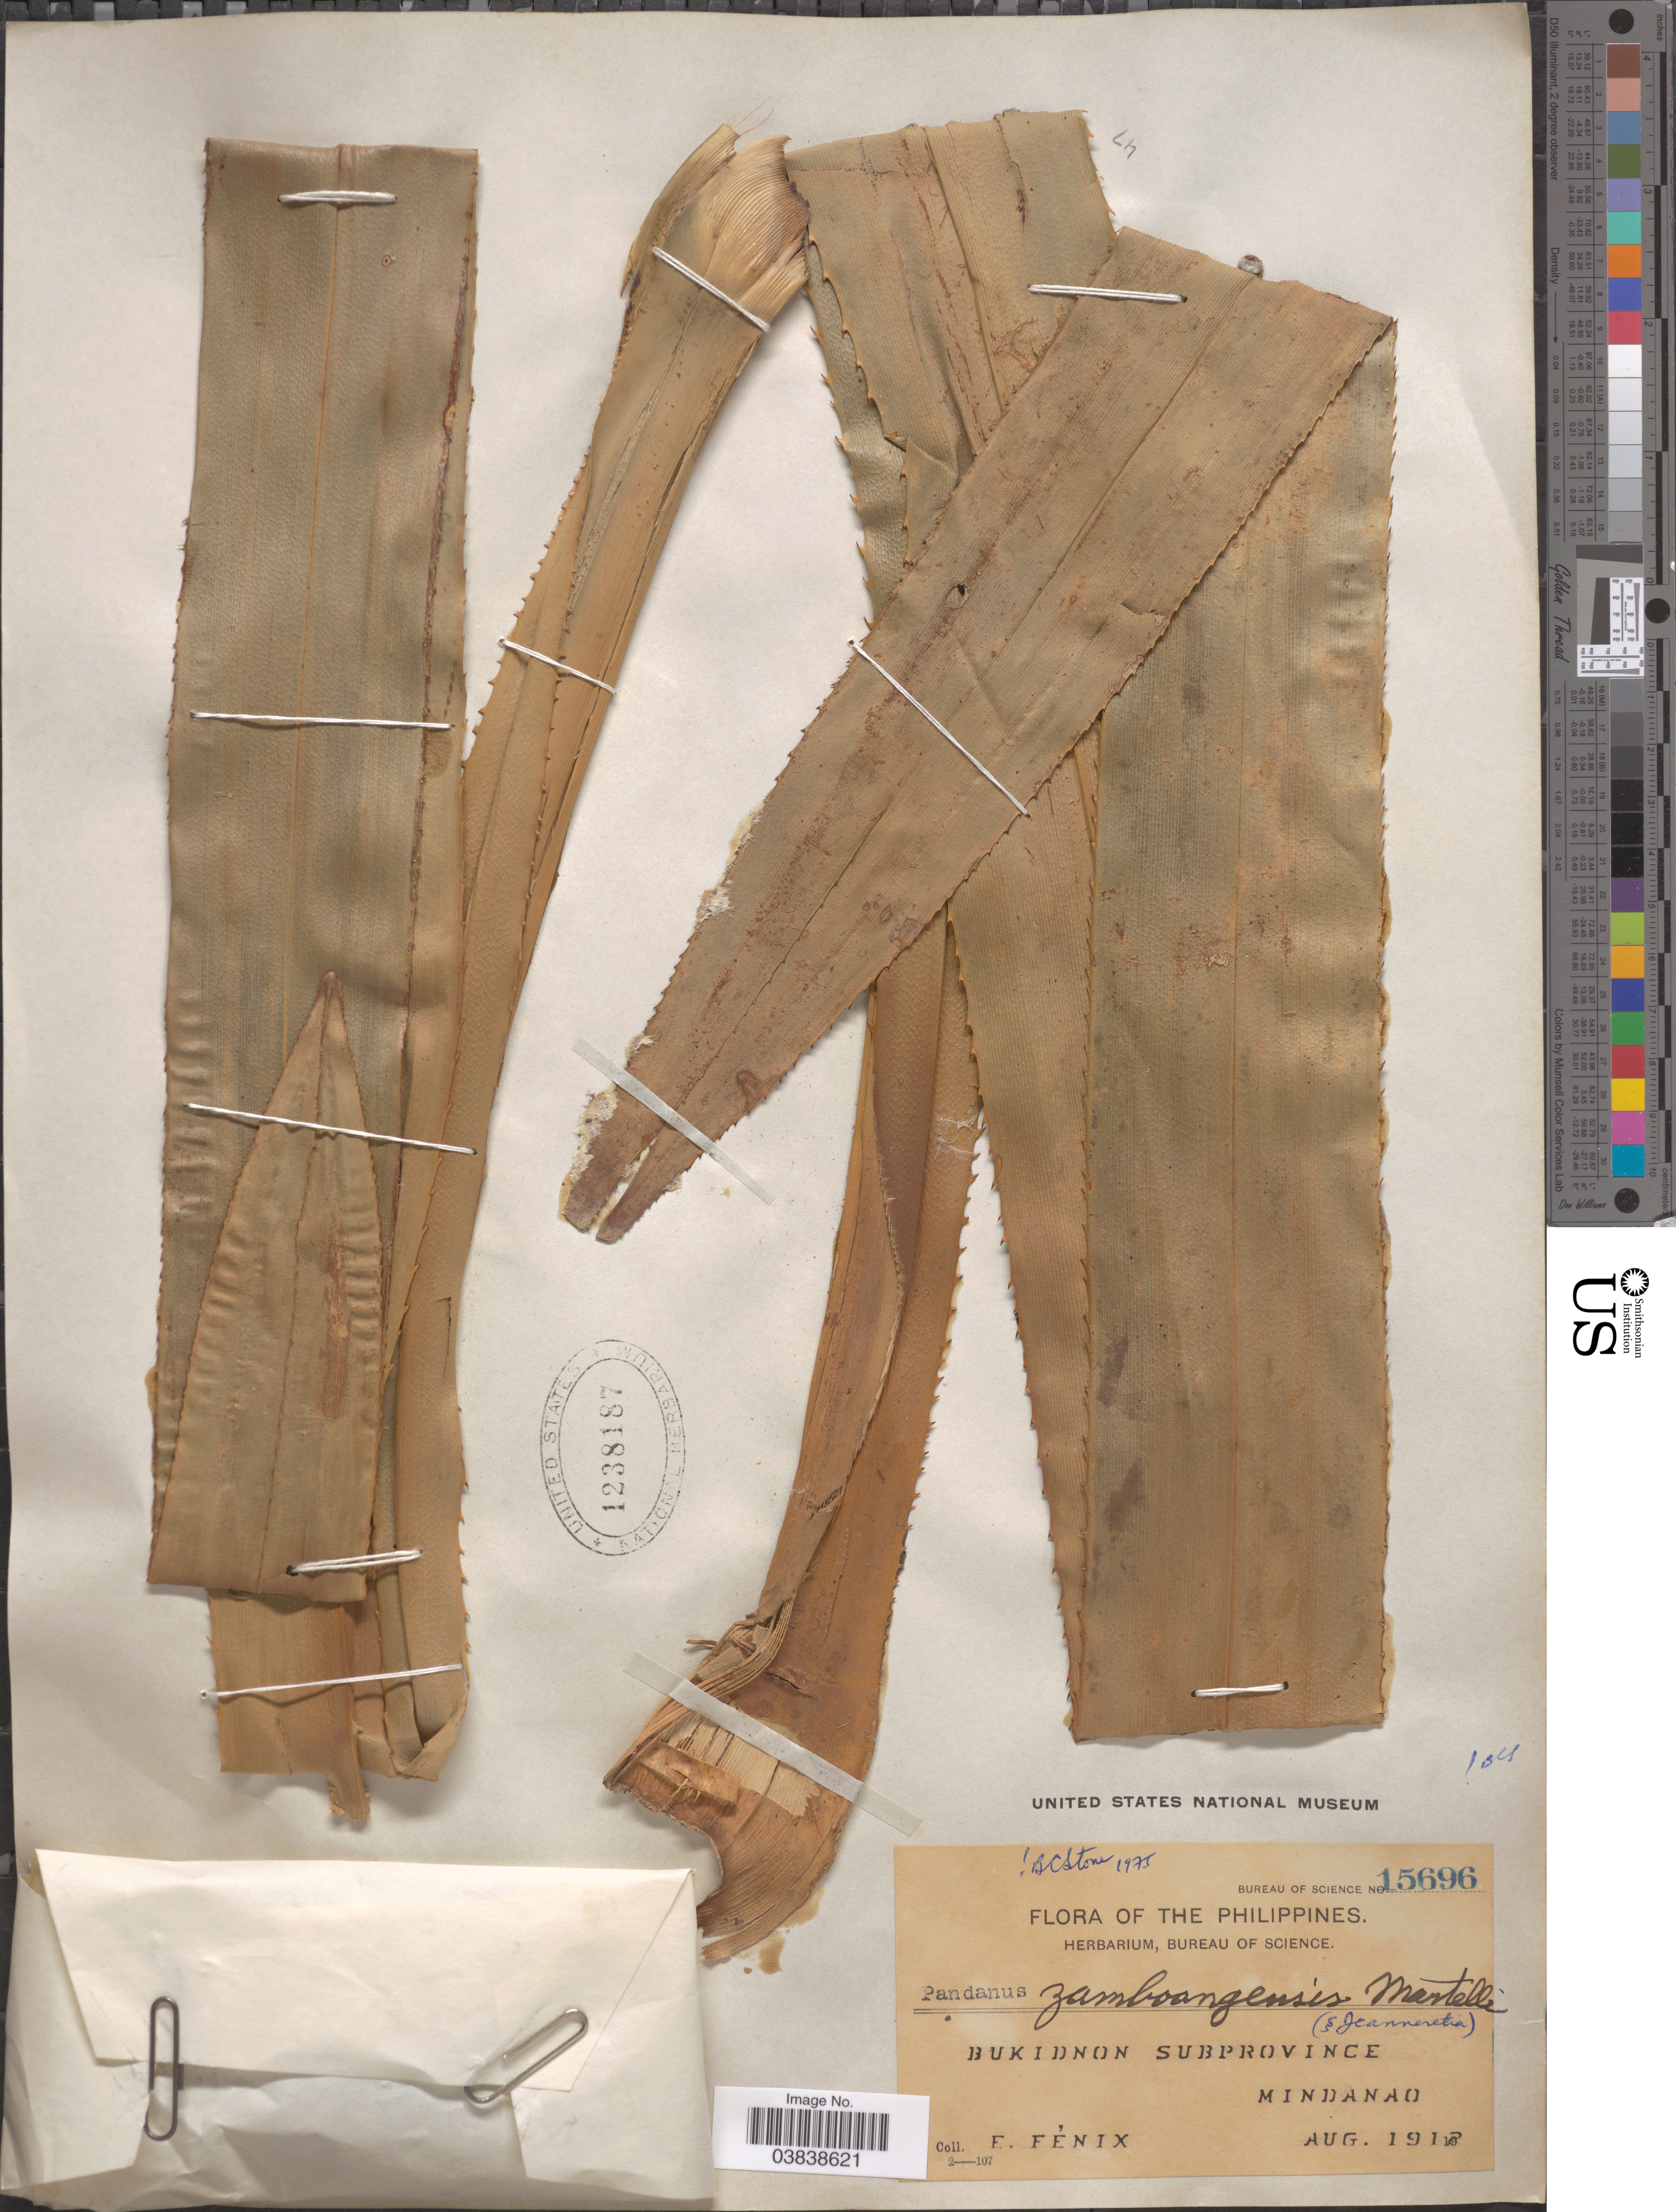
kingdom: Plantae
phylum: Tracheophyta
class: Liliopsida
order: Pandanales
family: Pandanaceae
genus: Pandanus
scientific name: Pandanus zamboangensis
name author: Martelli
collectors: E. Fénix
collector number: Bureau of Science 15696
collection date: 1918-08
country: Philippines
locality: Bukidnon Subprovince, Mindanao.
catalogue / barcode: US 1238187